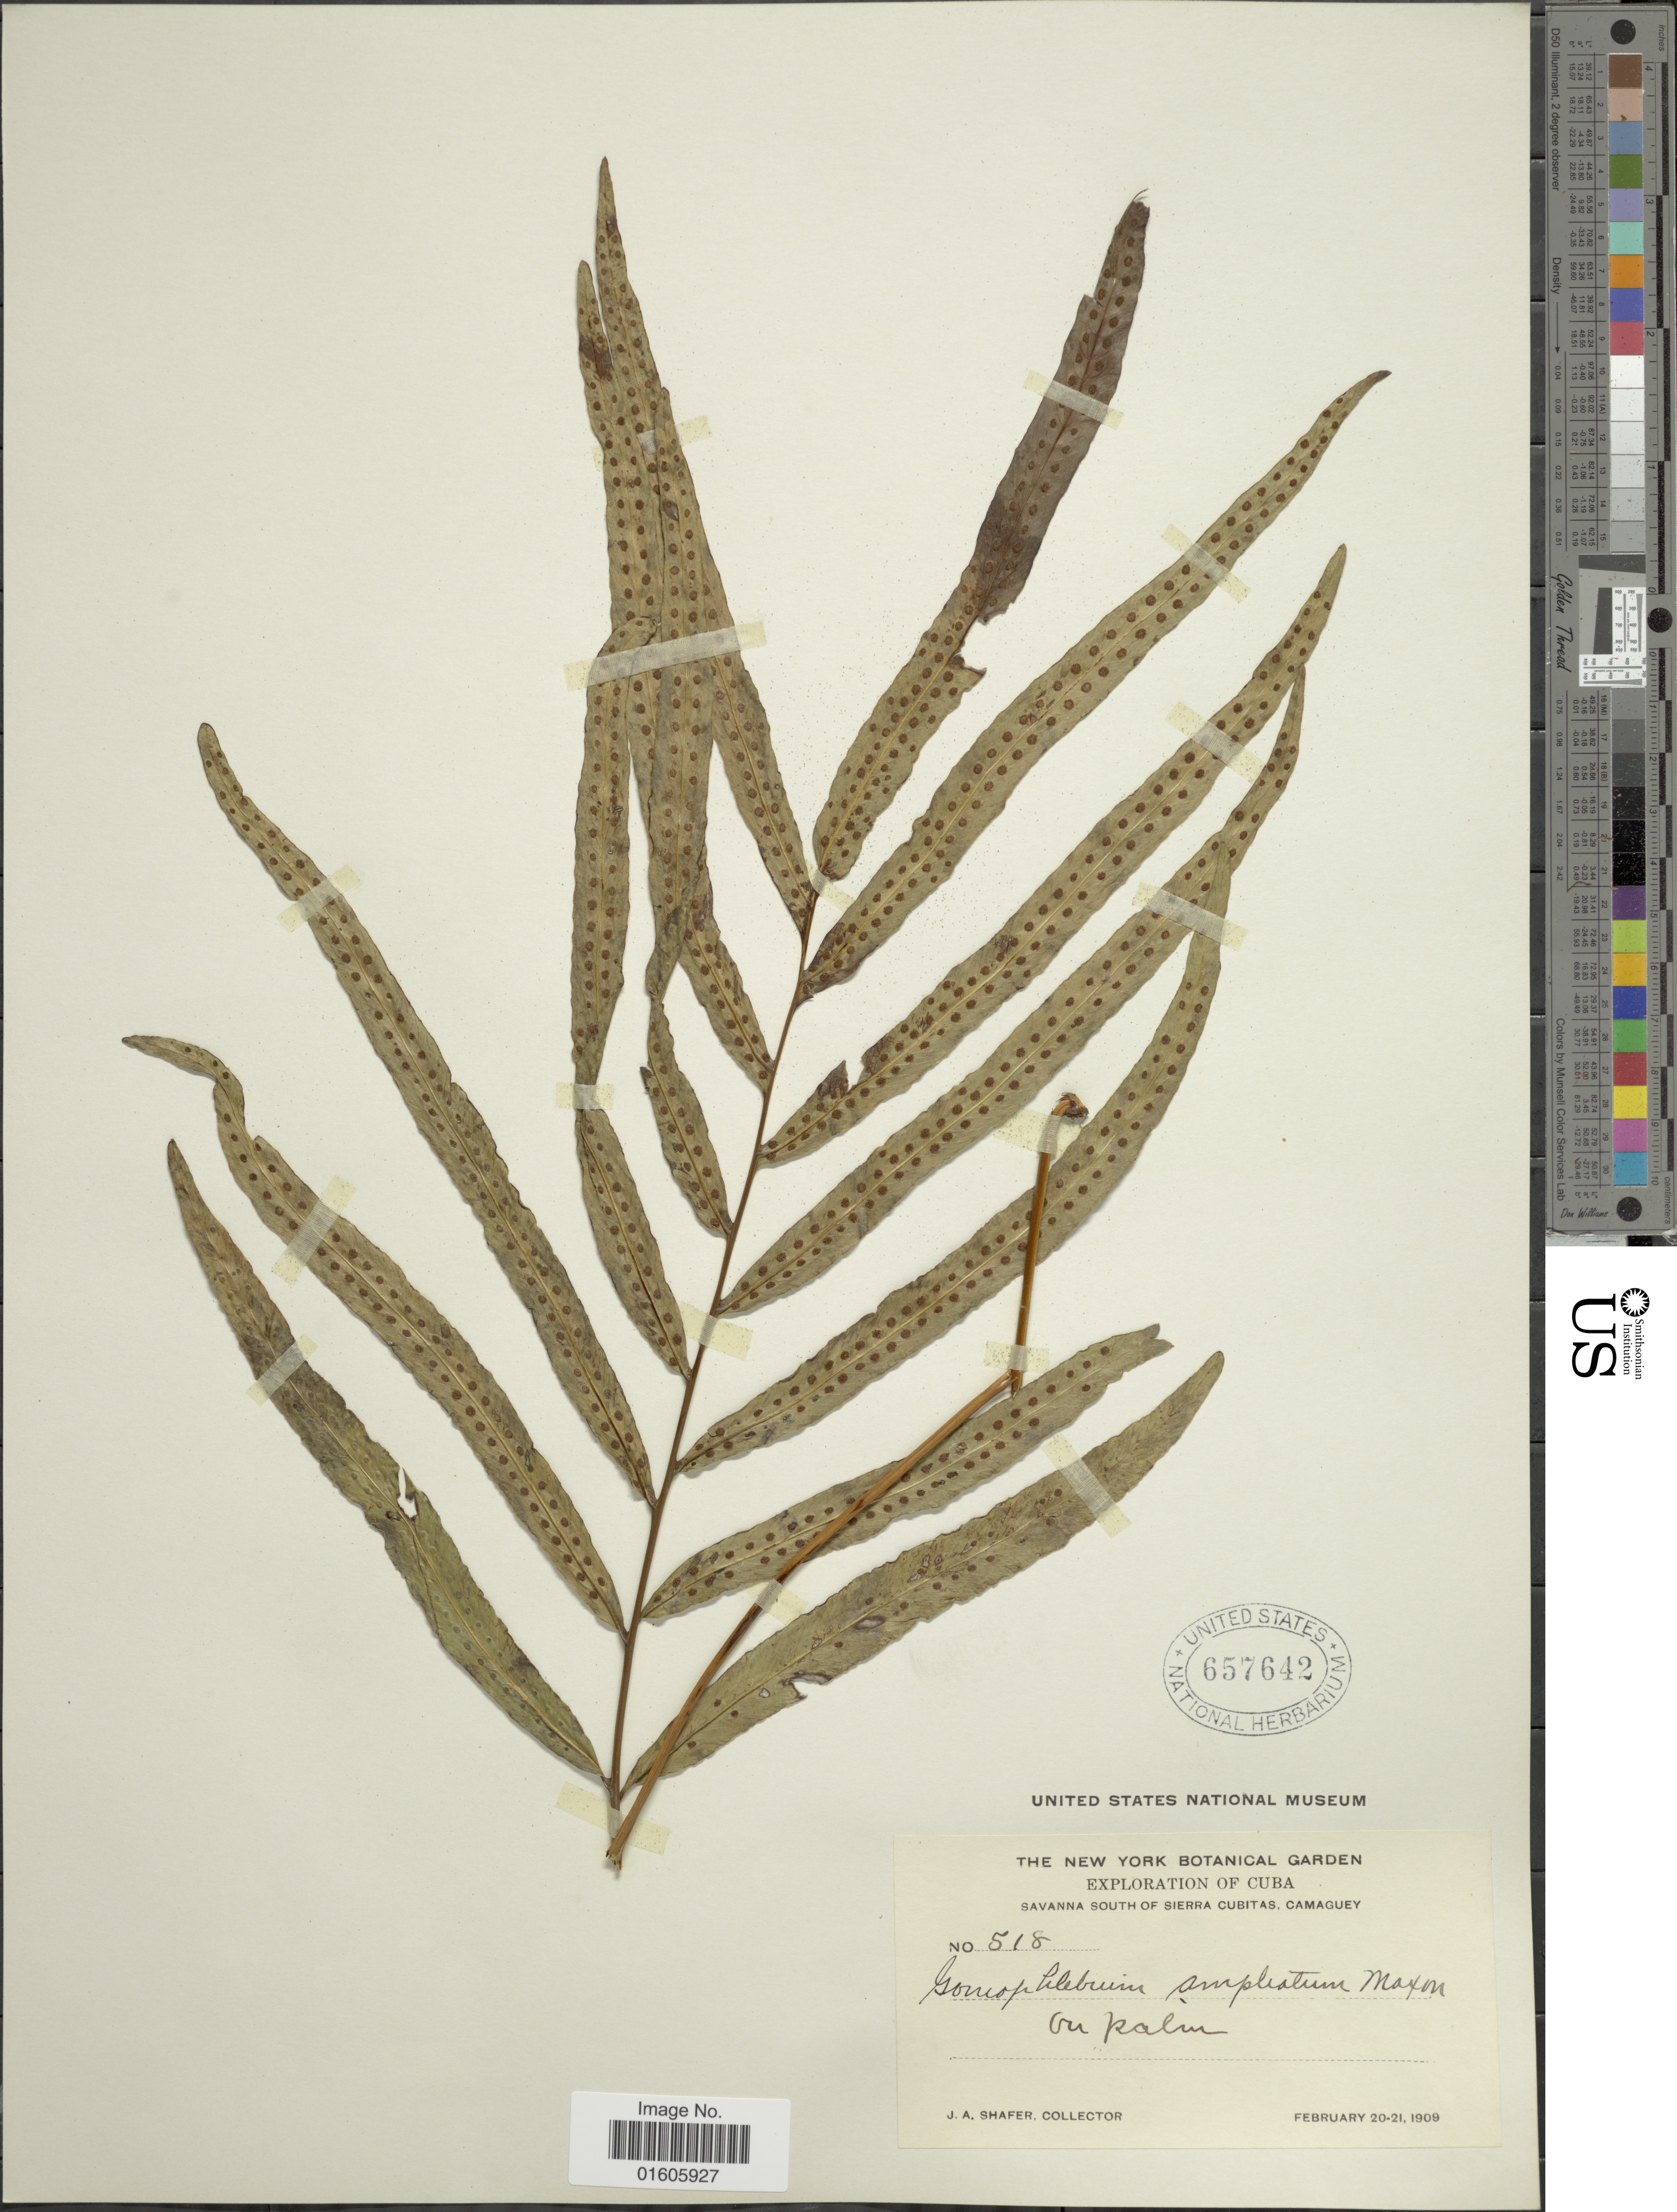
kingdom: Plantae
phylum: Tracheophyta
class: Polypodiopsida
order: Polypodiales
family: Polypodiaceae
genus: Serpocaulon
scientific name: Serpocaulon triseriale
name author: (Sw.) A.R. Sm.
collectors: J. A. Shafer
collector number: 518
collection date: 1909-02-20/1909-02-21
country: Cuba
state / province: Camagüey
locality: Savanna South of Sierra Cubitas, Camaguey.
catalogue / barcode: US 657642